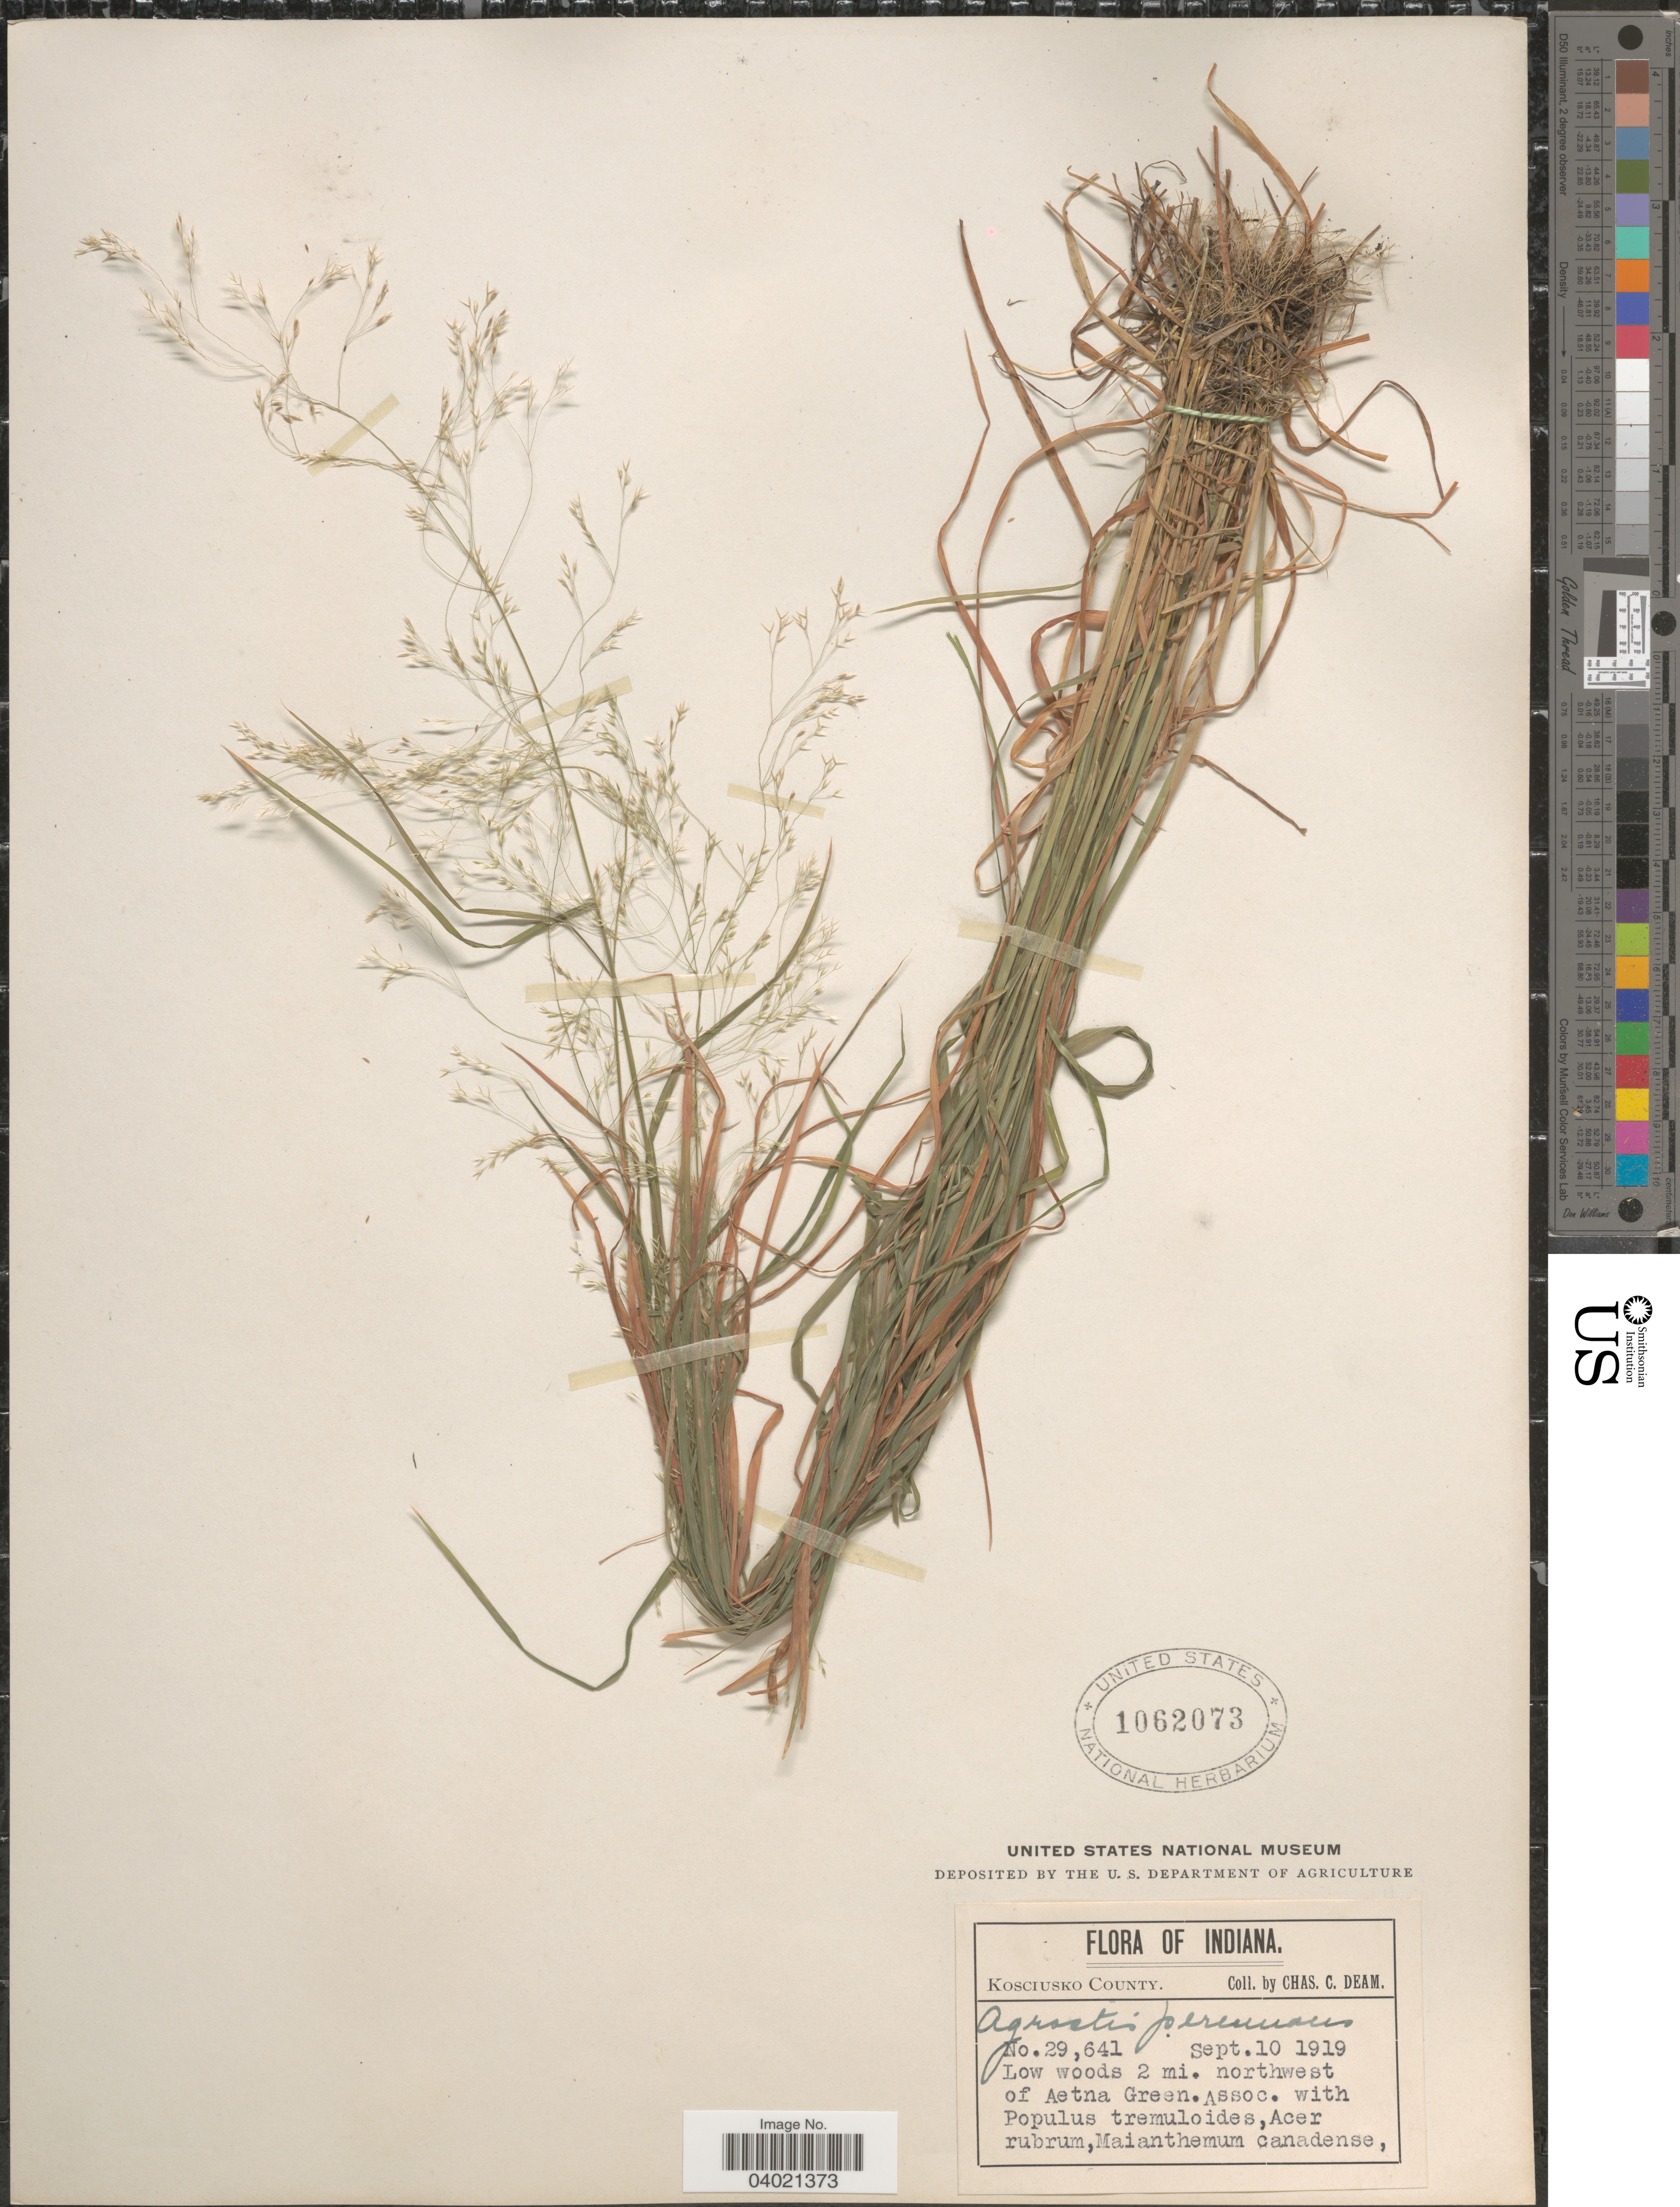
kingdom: Plantae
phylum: Tracheophyta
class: Liliopsida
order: Poales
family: Poaceae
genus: Agrostis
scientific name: Agrostis perennans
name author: (Walter) Tuck.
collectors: C. C. Deam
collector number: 29641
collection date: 1919-09-10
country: United States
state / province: Indiana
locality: Kosciusko County. 2 mi. northwest of Aetna Green.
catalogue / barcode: US 1062073